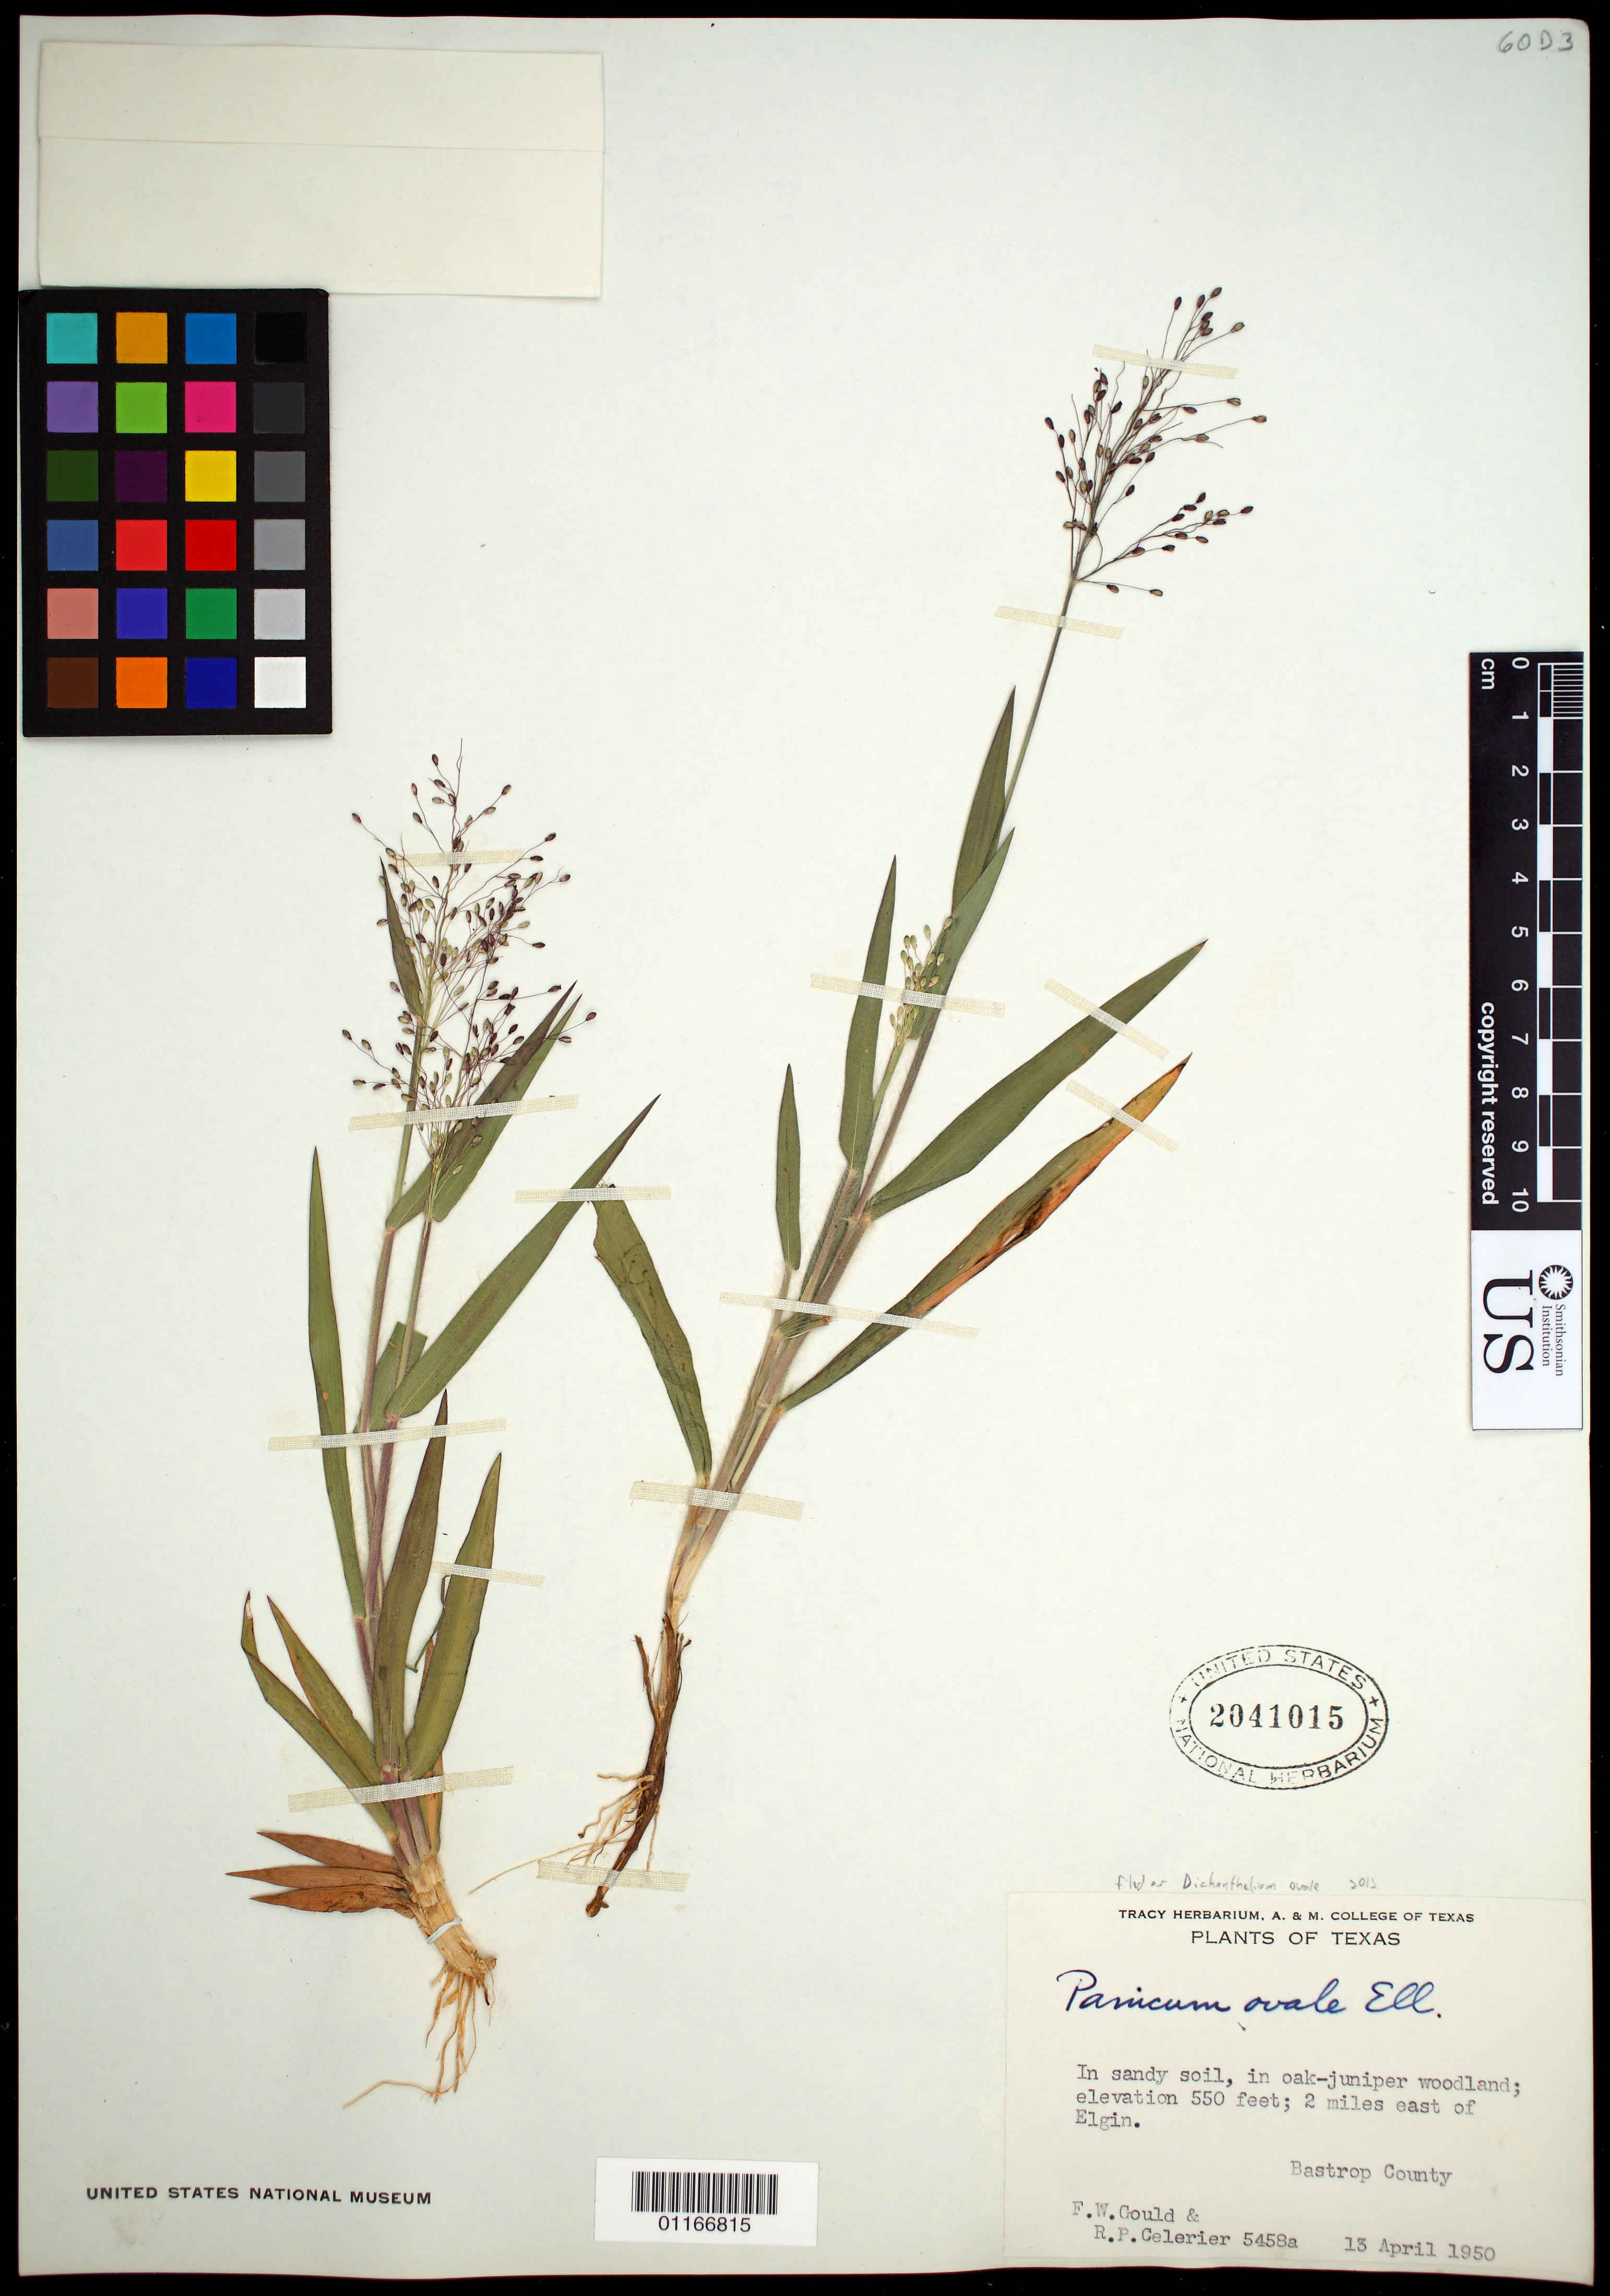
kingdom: Plantae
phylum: Tracheophyta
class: Liliopsida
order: Poales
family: Poaceae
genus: Dichanthelium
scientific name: Dichanthelium ovale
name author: (Elliott) Gould & C.A. Clark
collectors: F. W. Gould & R. Celerier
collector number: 545a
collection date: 1950-04-13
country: United States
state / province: Texas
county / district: Bastrop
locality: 2 miles east of Elgin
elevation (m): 168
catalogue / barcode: US 2041015